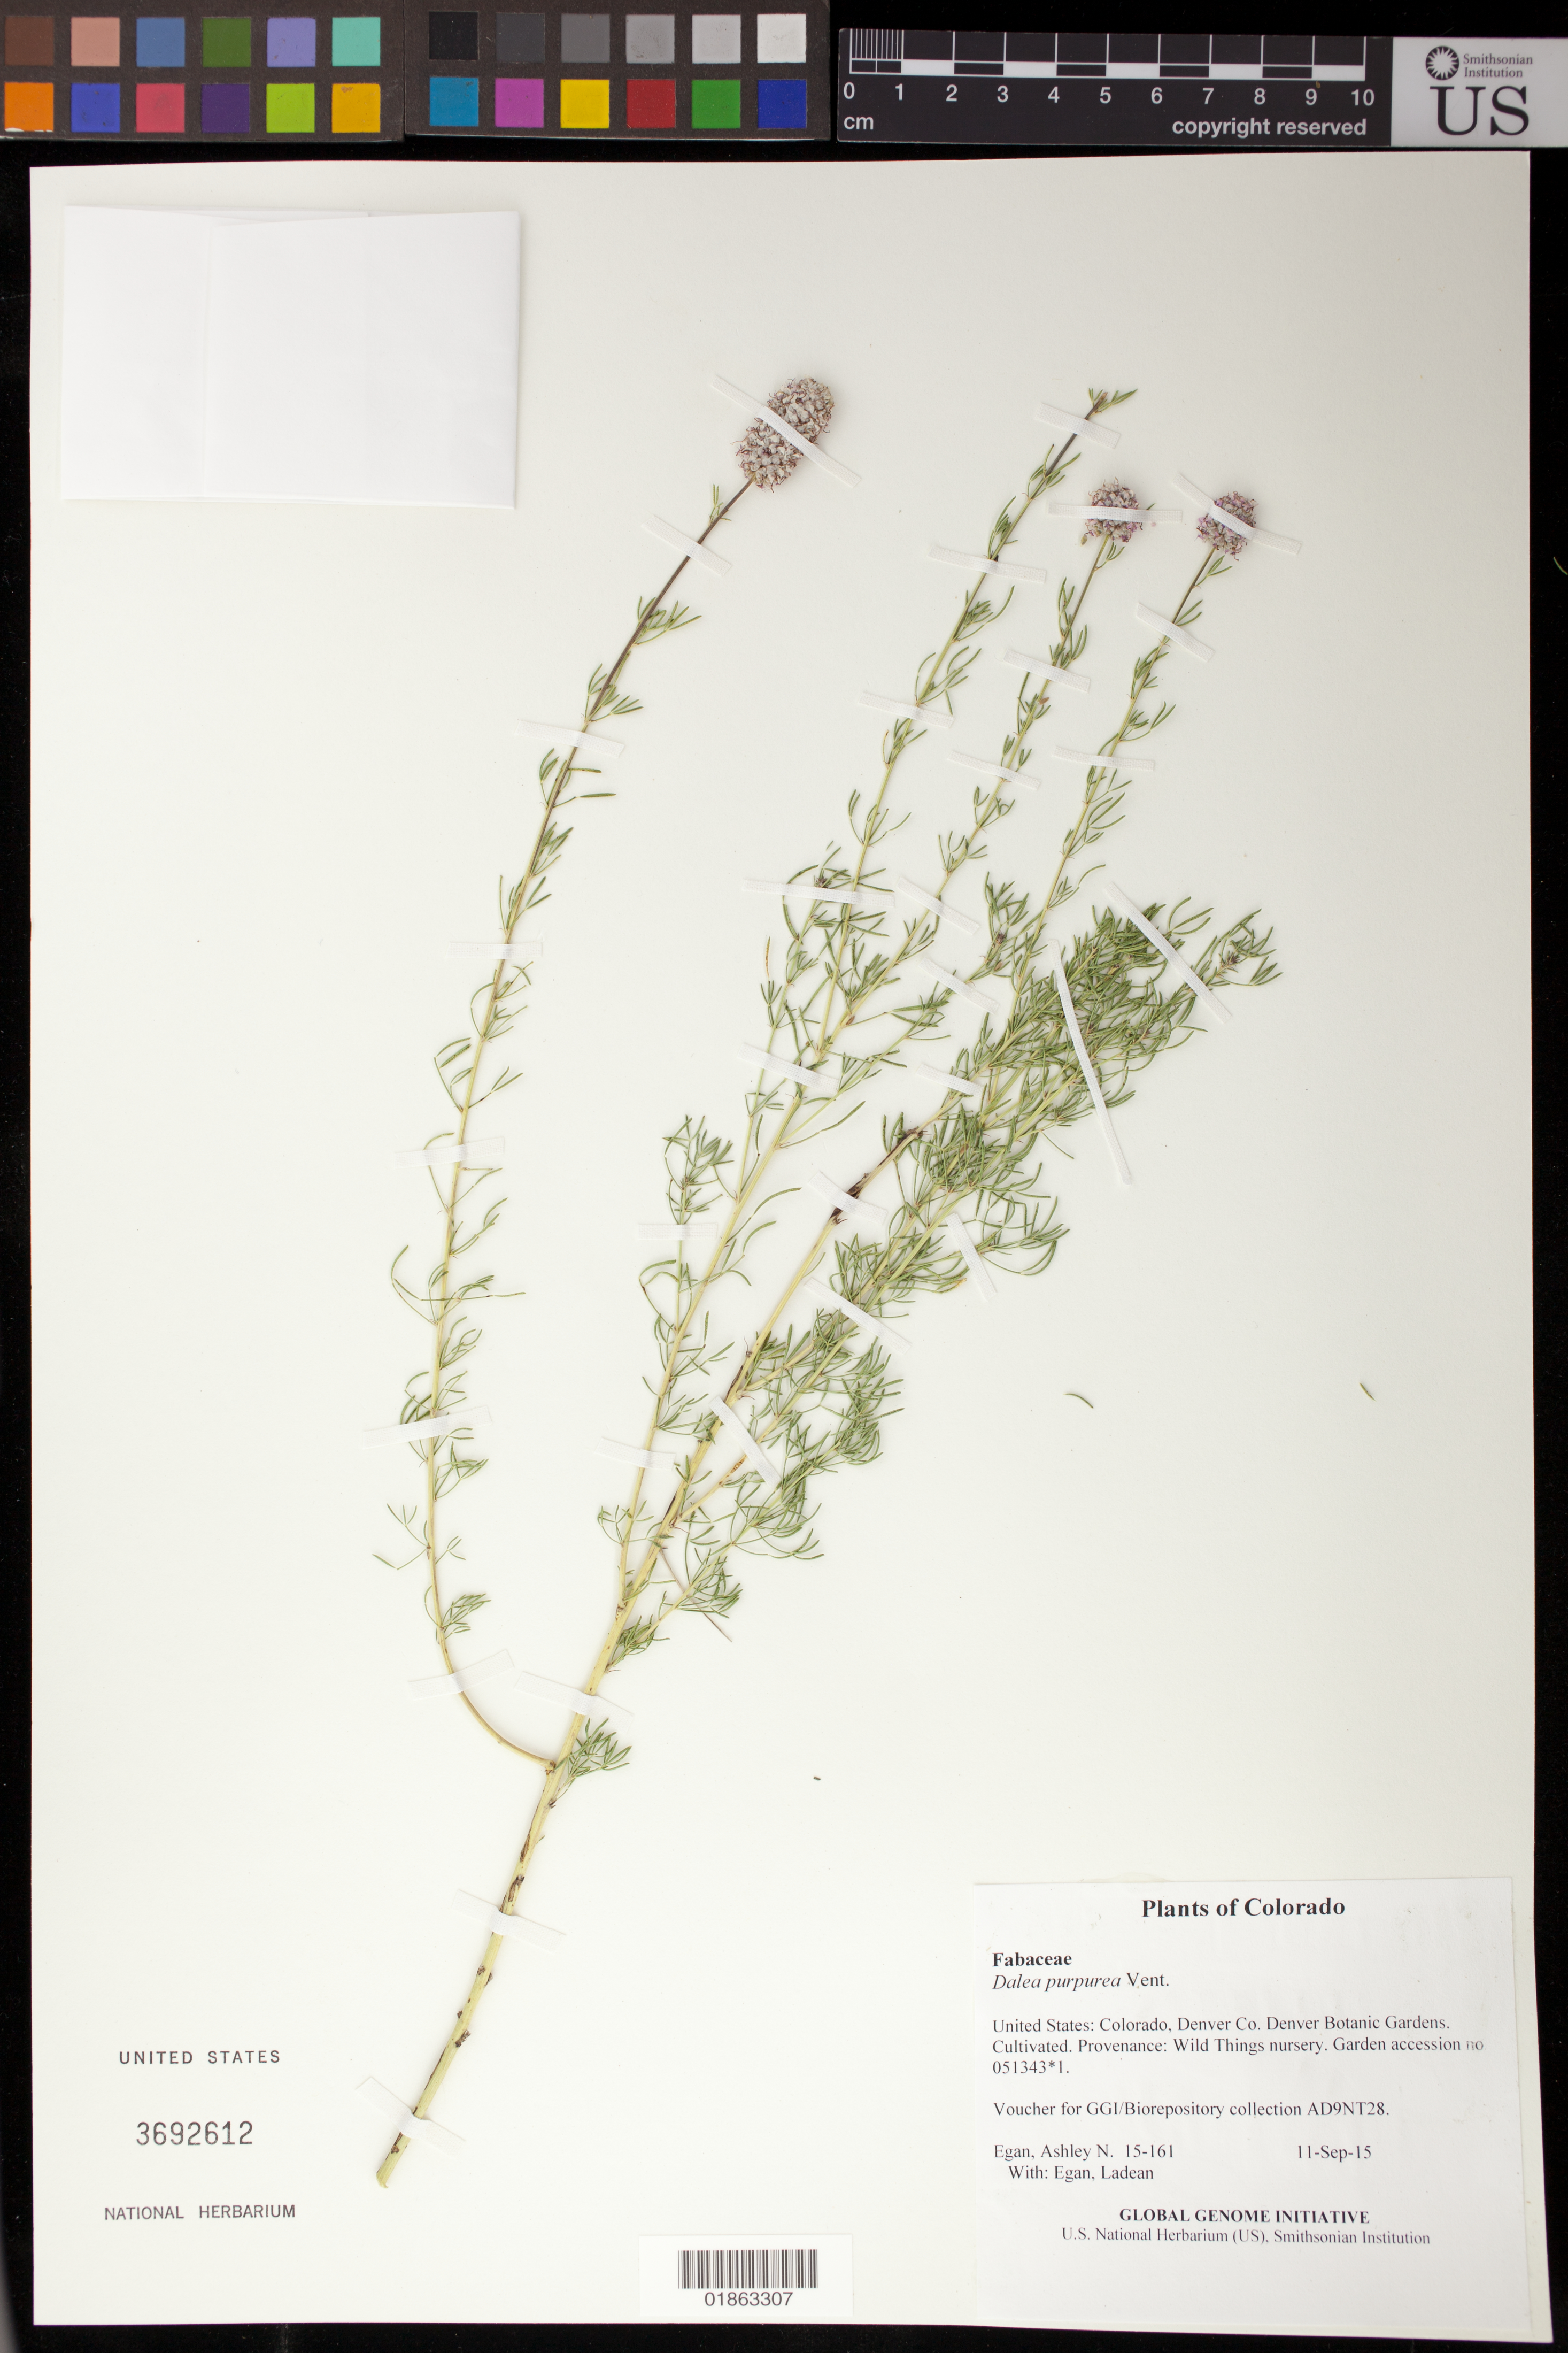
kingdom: Plantae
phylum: Tracheophyta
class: Magnoliopsida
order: Fabales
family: Fabaceae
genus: Dalea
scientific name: Dalea purpurea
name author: Vent.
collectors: A. N. Egan & L. Egan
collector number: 15-161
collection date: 2015-09-11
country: United States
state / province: Colorado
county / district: Denver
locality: Denver Botanic Gardens. Cultivated. Provenance: Wild Things nursery. Garden accession no. 051343.1.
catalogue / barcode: US 3692612